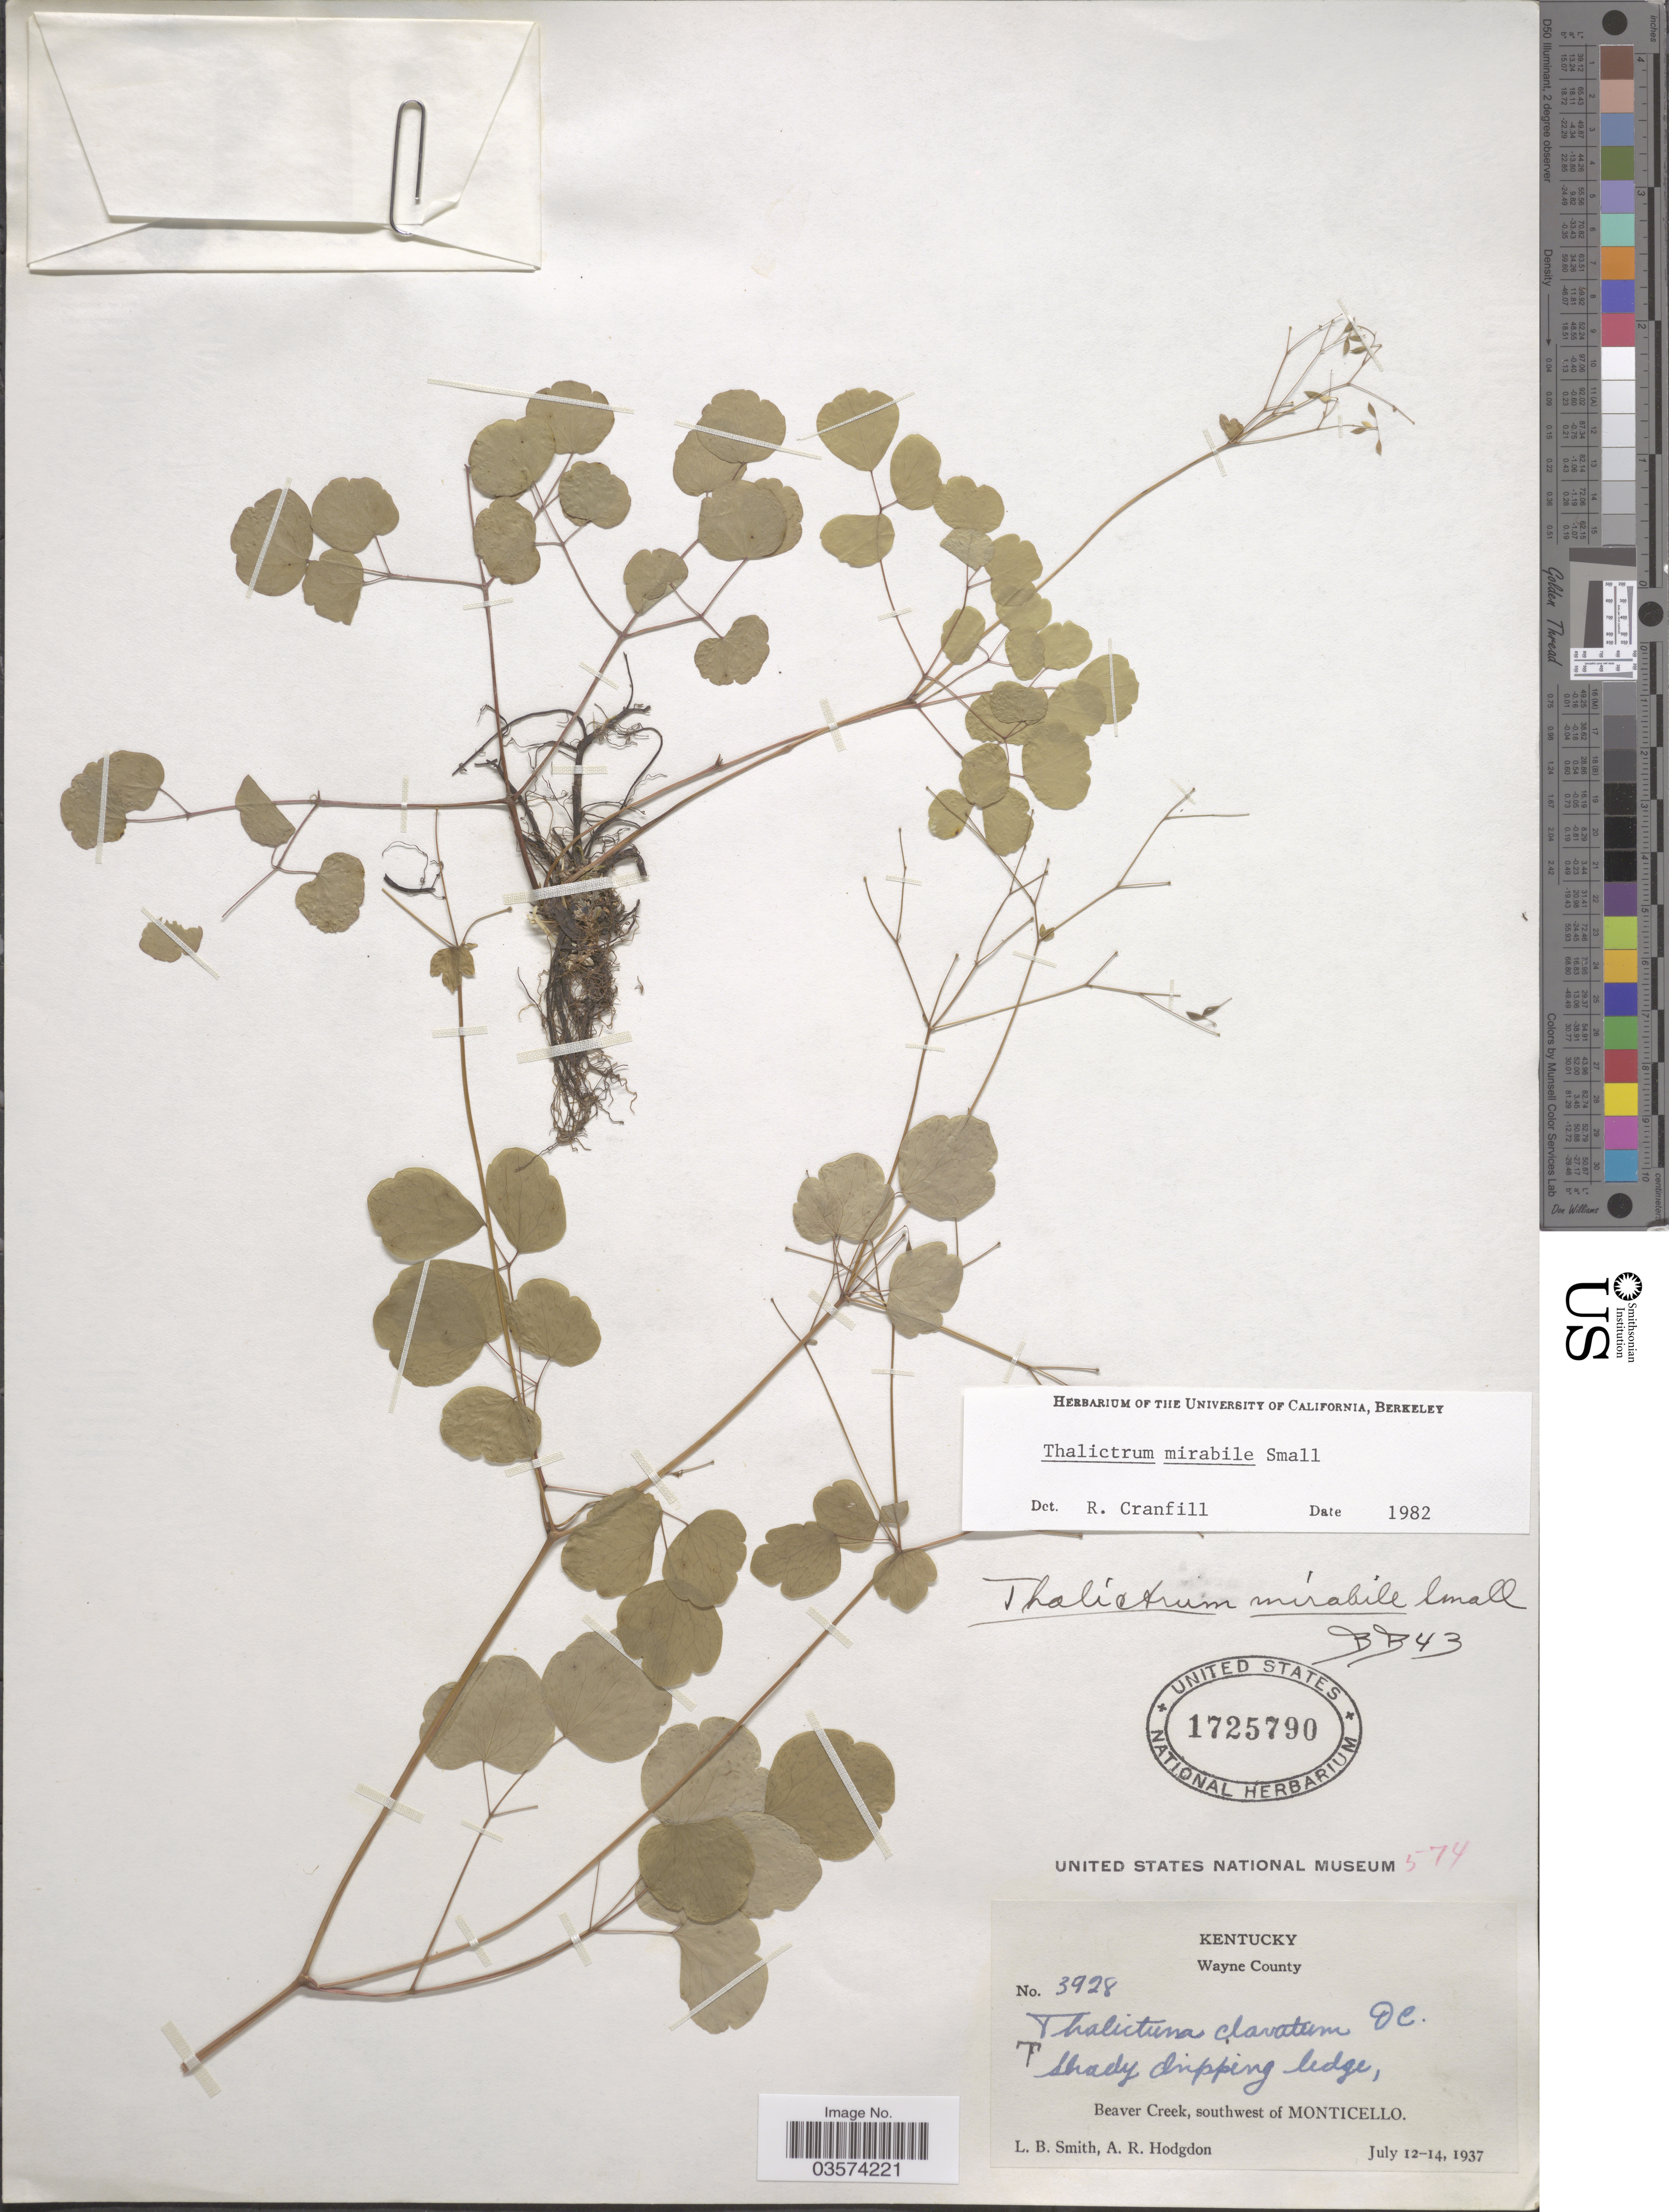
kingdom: Plantae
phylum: Tracheophyta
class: Magnoliopsida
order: Ranunculales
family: Ranunculaceae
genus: Thalictrum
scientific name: Thalictrum mirabile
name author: Small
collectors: L. Smith & A. R. Hodgdon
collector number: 3928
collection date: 1937-07-12/1937-07-14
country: United States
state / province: Kentucky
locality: Wayne County. Beaver Creek, southwest of Monticello.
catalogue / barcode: US 1725790